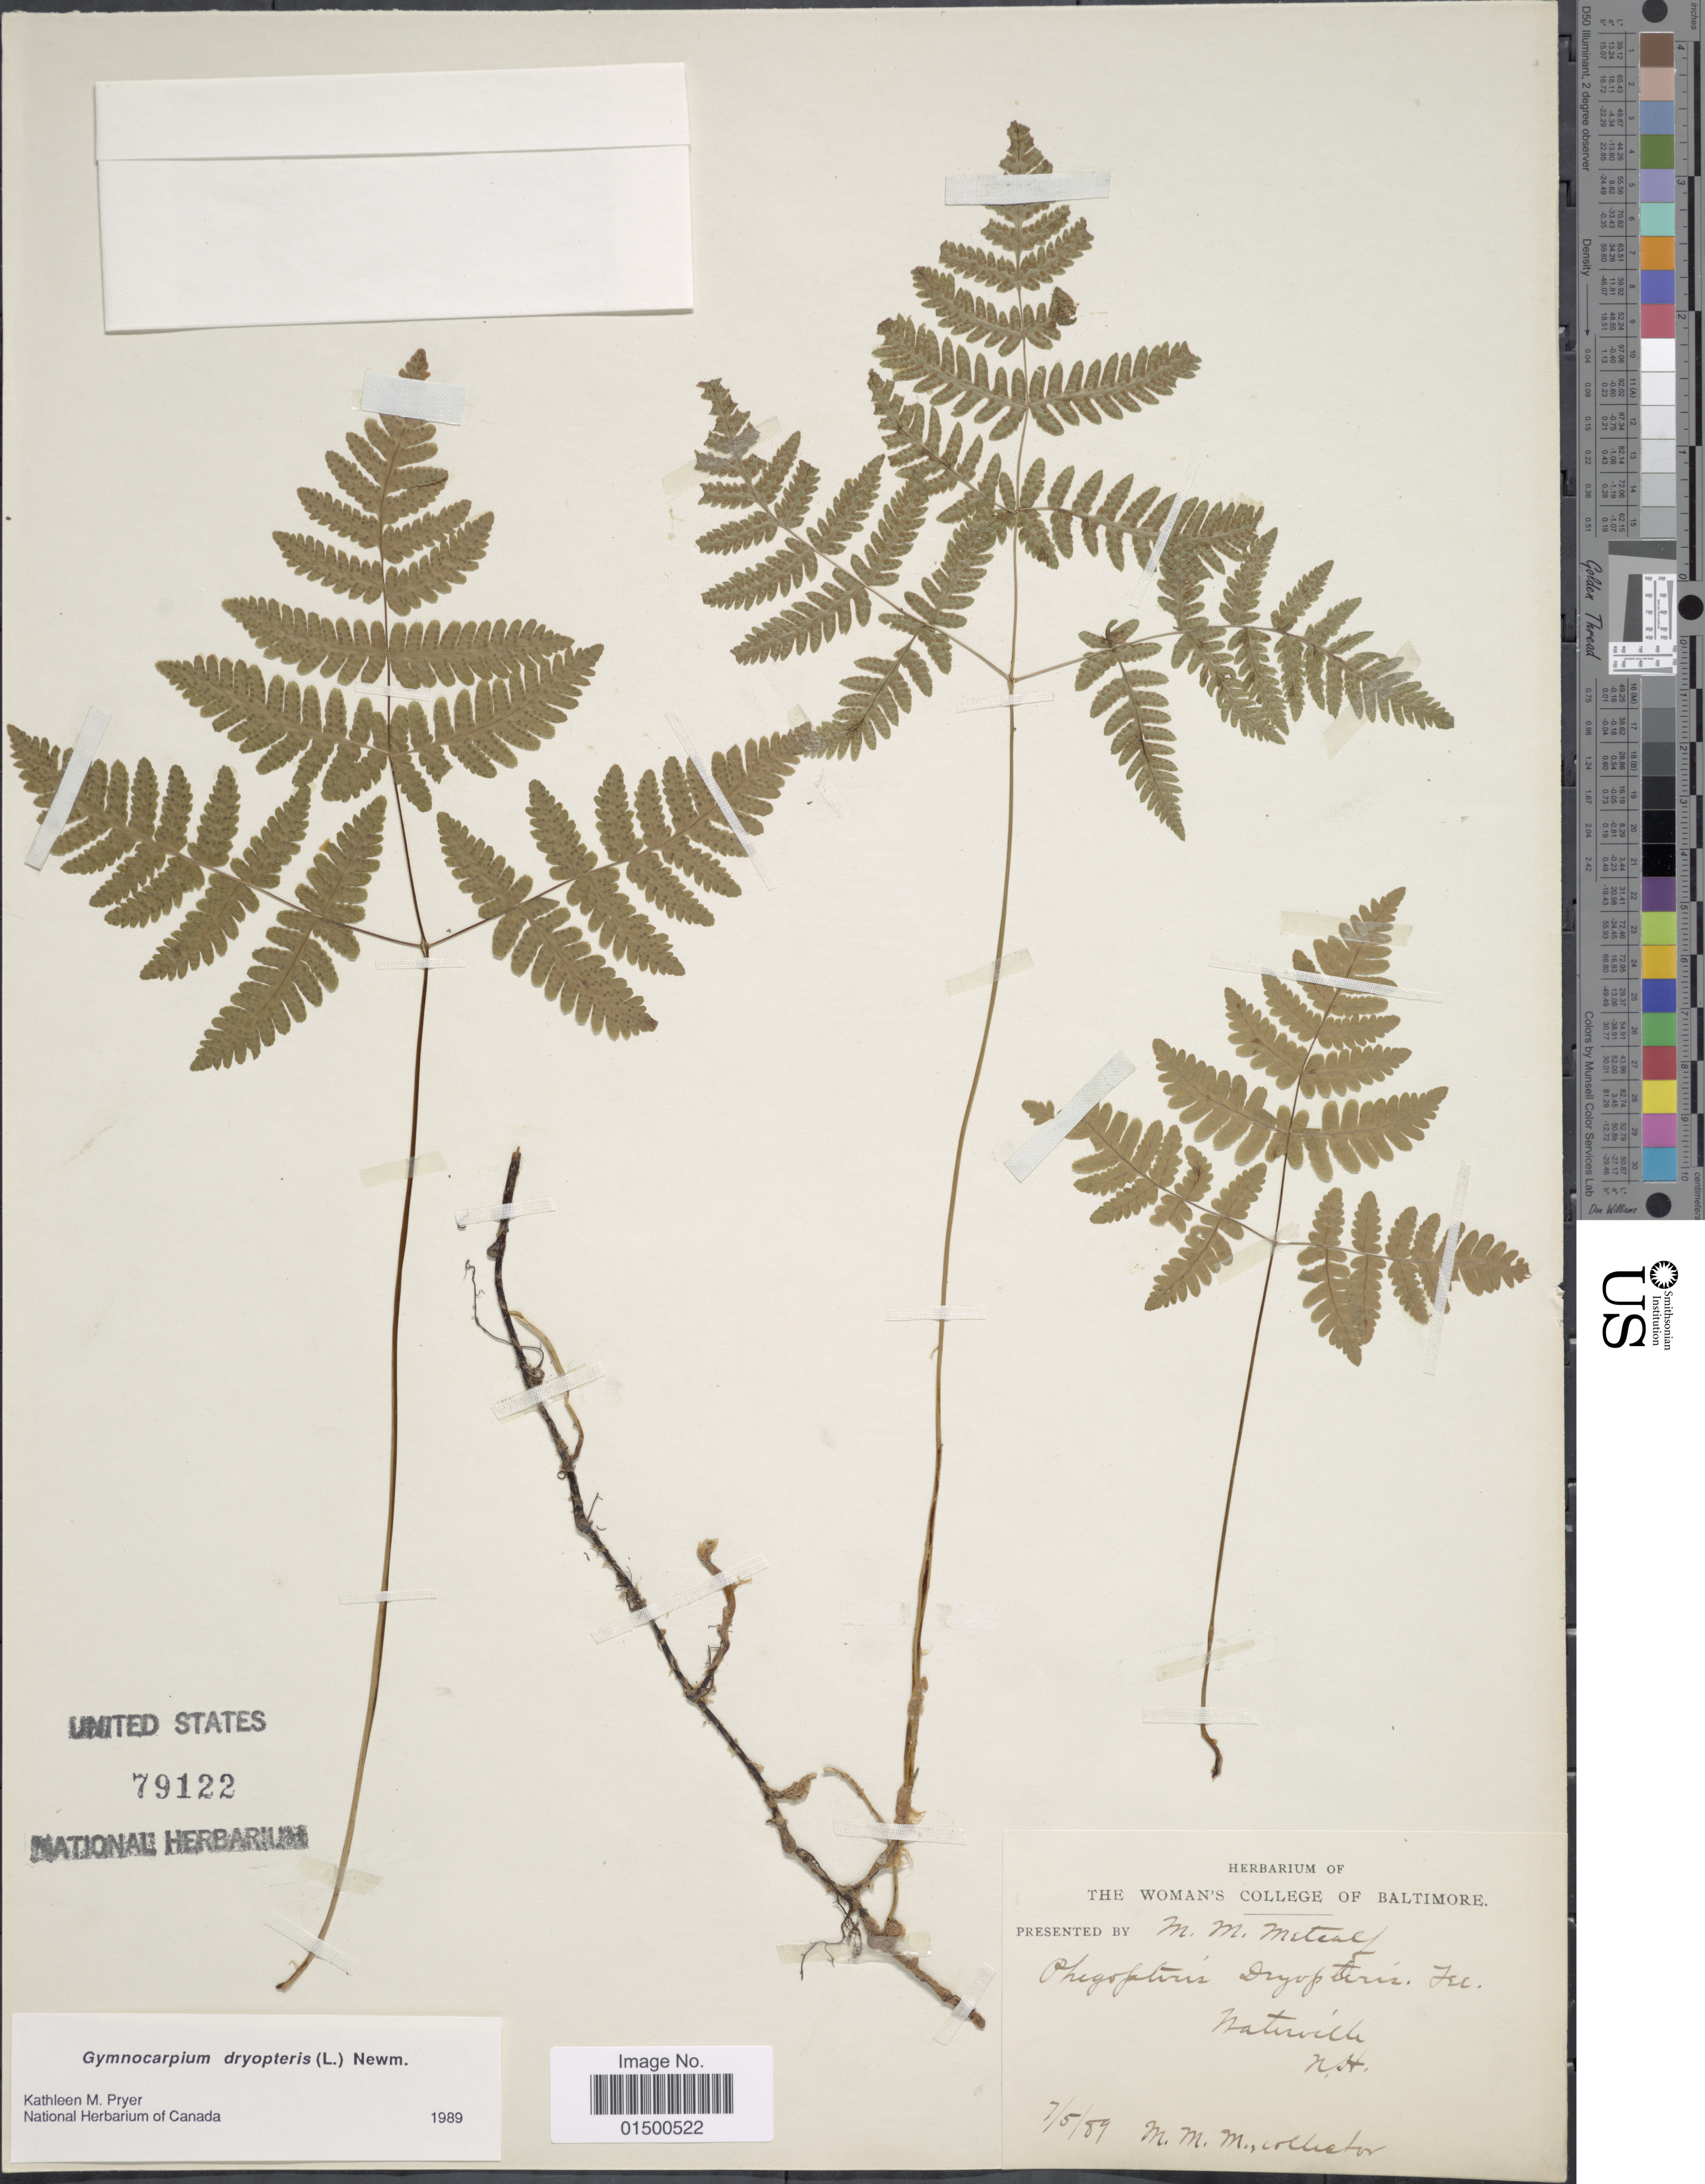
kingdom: Plantae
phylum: Tracheophyta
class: Polypodiopsida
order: Polypodiales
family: Cystopteridaceae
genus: Gymnocarpium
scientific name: Gymnocarpium dryopteris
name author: (L.) Newman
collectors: M. Metcalf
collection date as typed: Transcribed d/m/y: 5/7/89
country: United States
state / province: New Hampshire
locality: Waterville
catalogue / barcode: US 79122